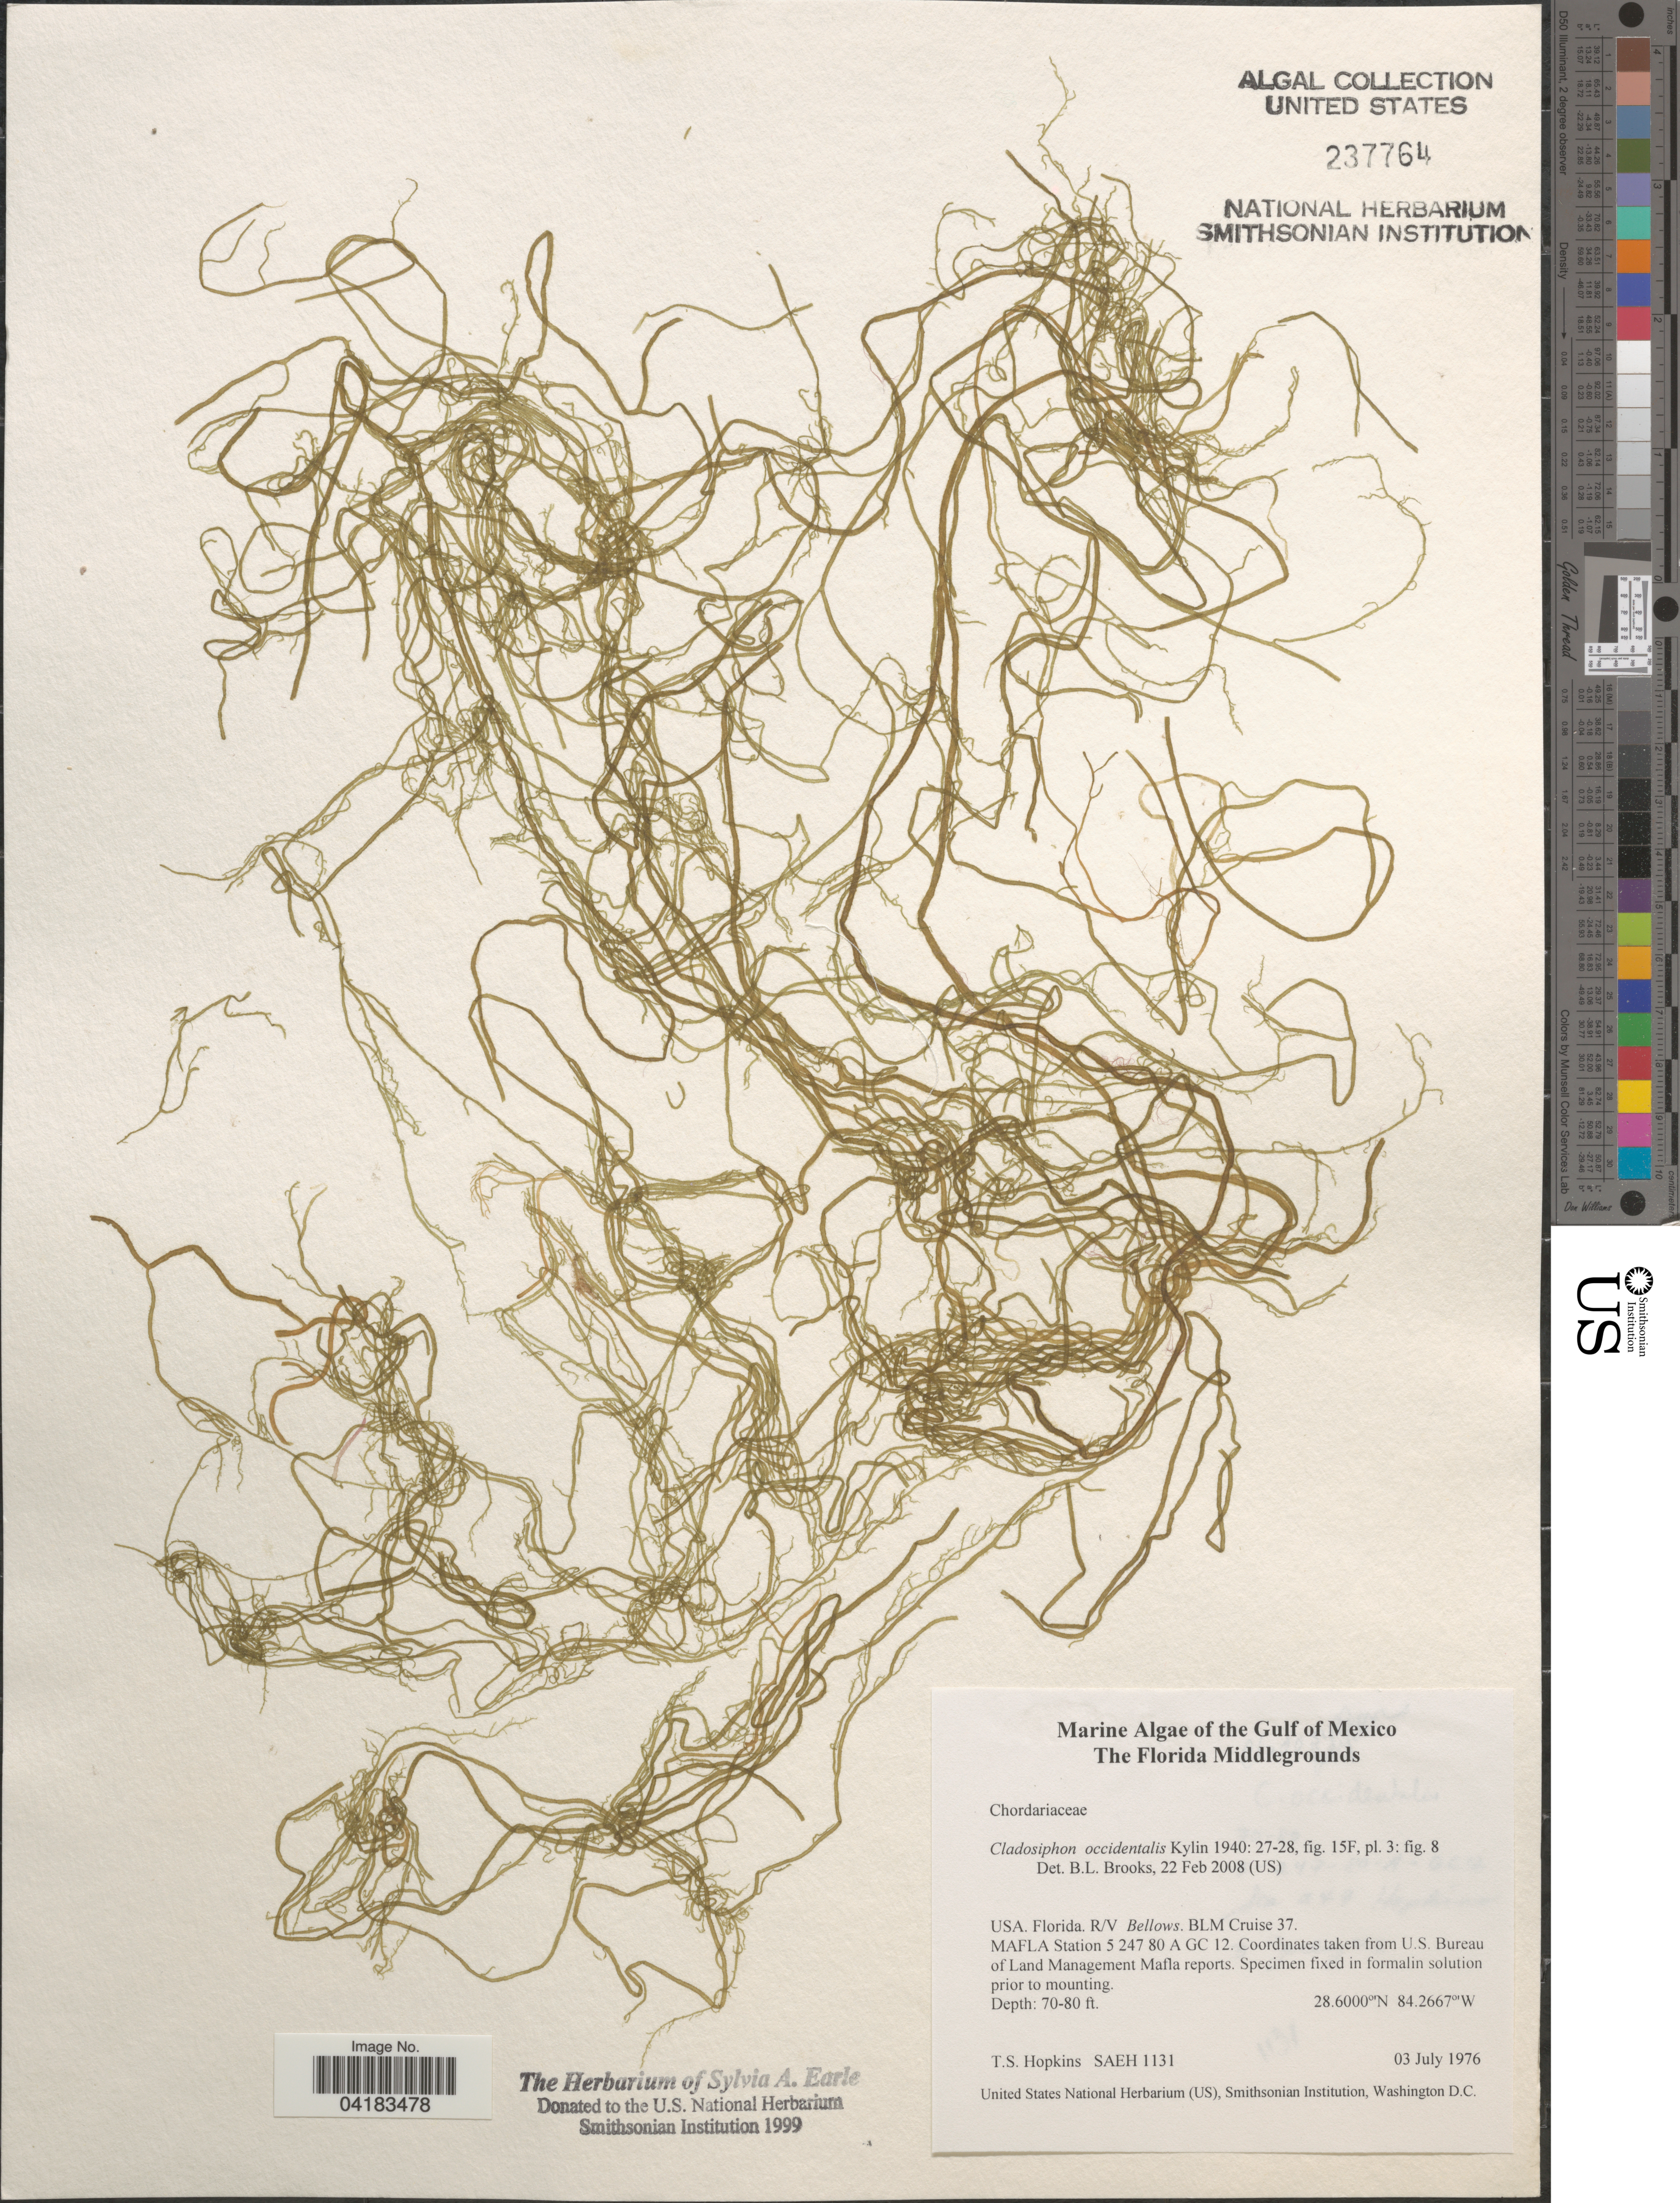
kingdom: Chromista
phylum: Ochrophyta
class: Phaeophyceae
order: Ectocarpales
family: Chordariaceae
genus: Cladosiphon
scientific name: Cladosiphon occidentalis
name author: Kylin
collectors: T. Hopkins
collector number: SAEH1131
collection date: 1976-07-03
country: United States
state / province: Florida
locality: The Gulf of Mexico. The Florida Middlegrounds. R/V Bellows. BLM Cruise 37. MAFLA Station 5 247 80 A GC 12.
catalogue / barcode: US 237764